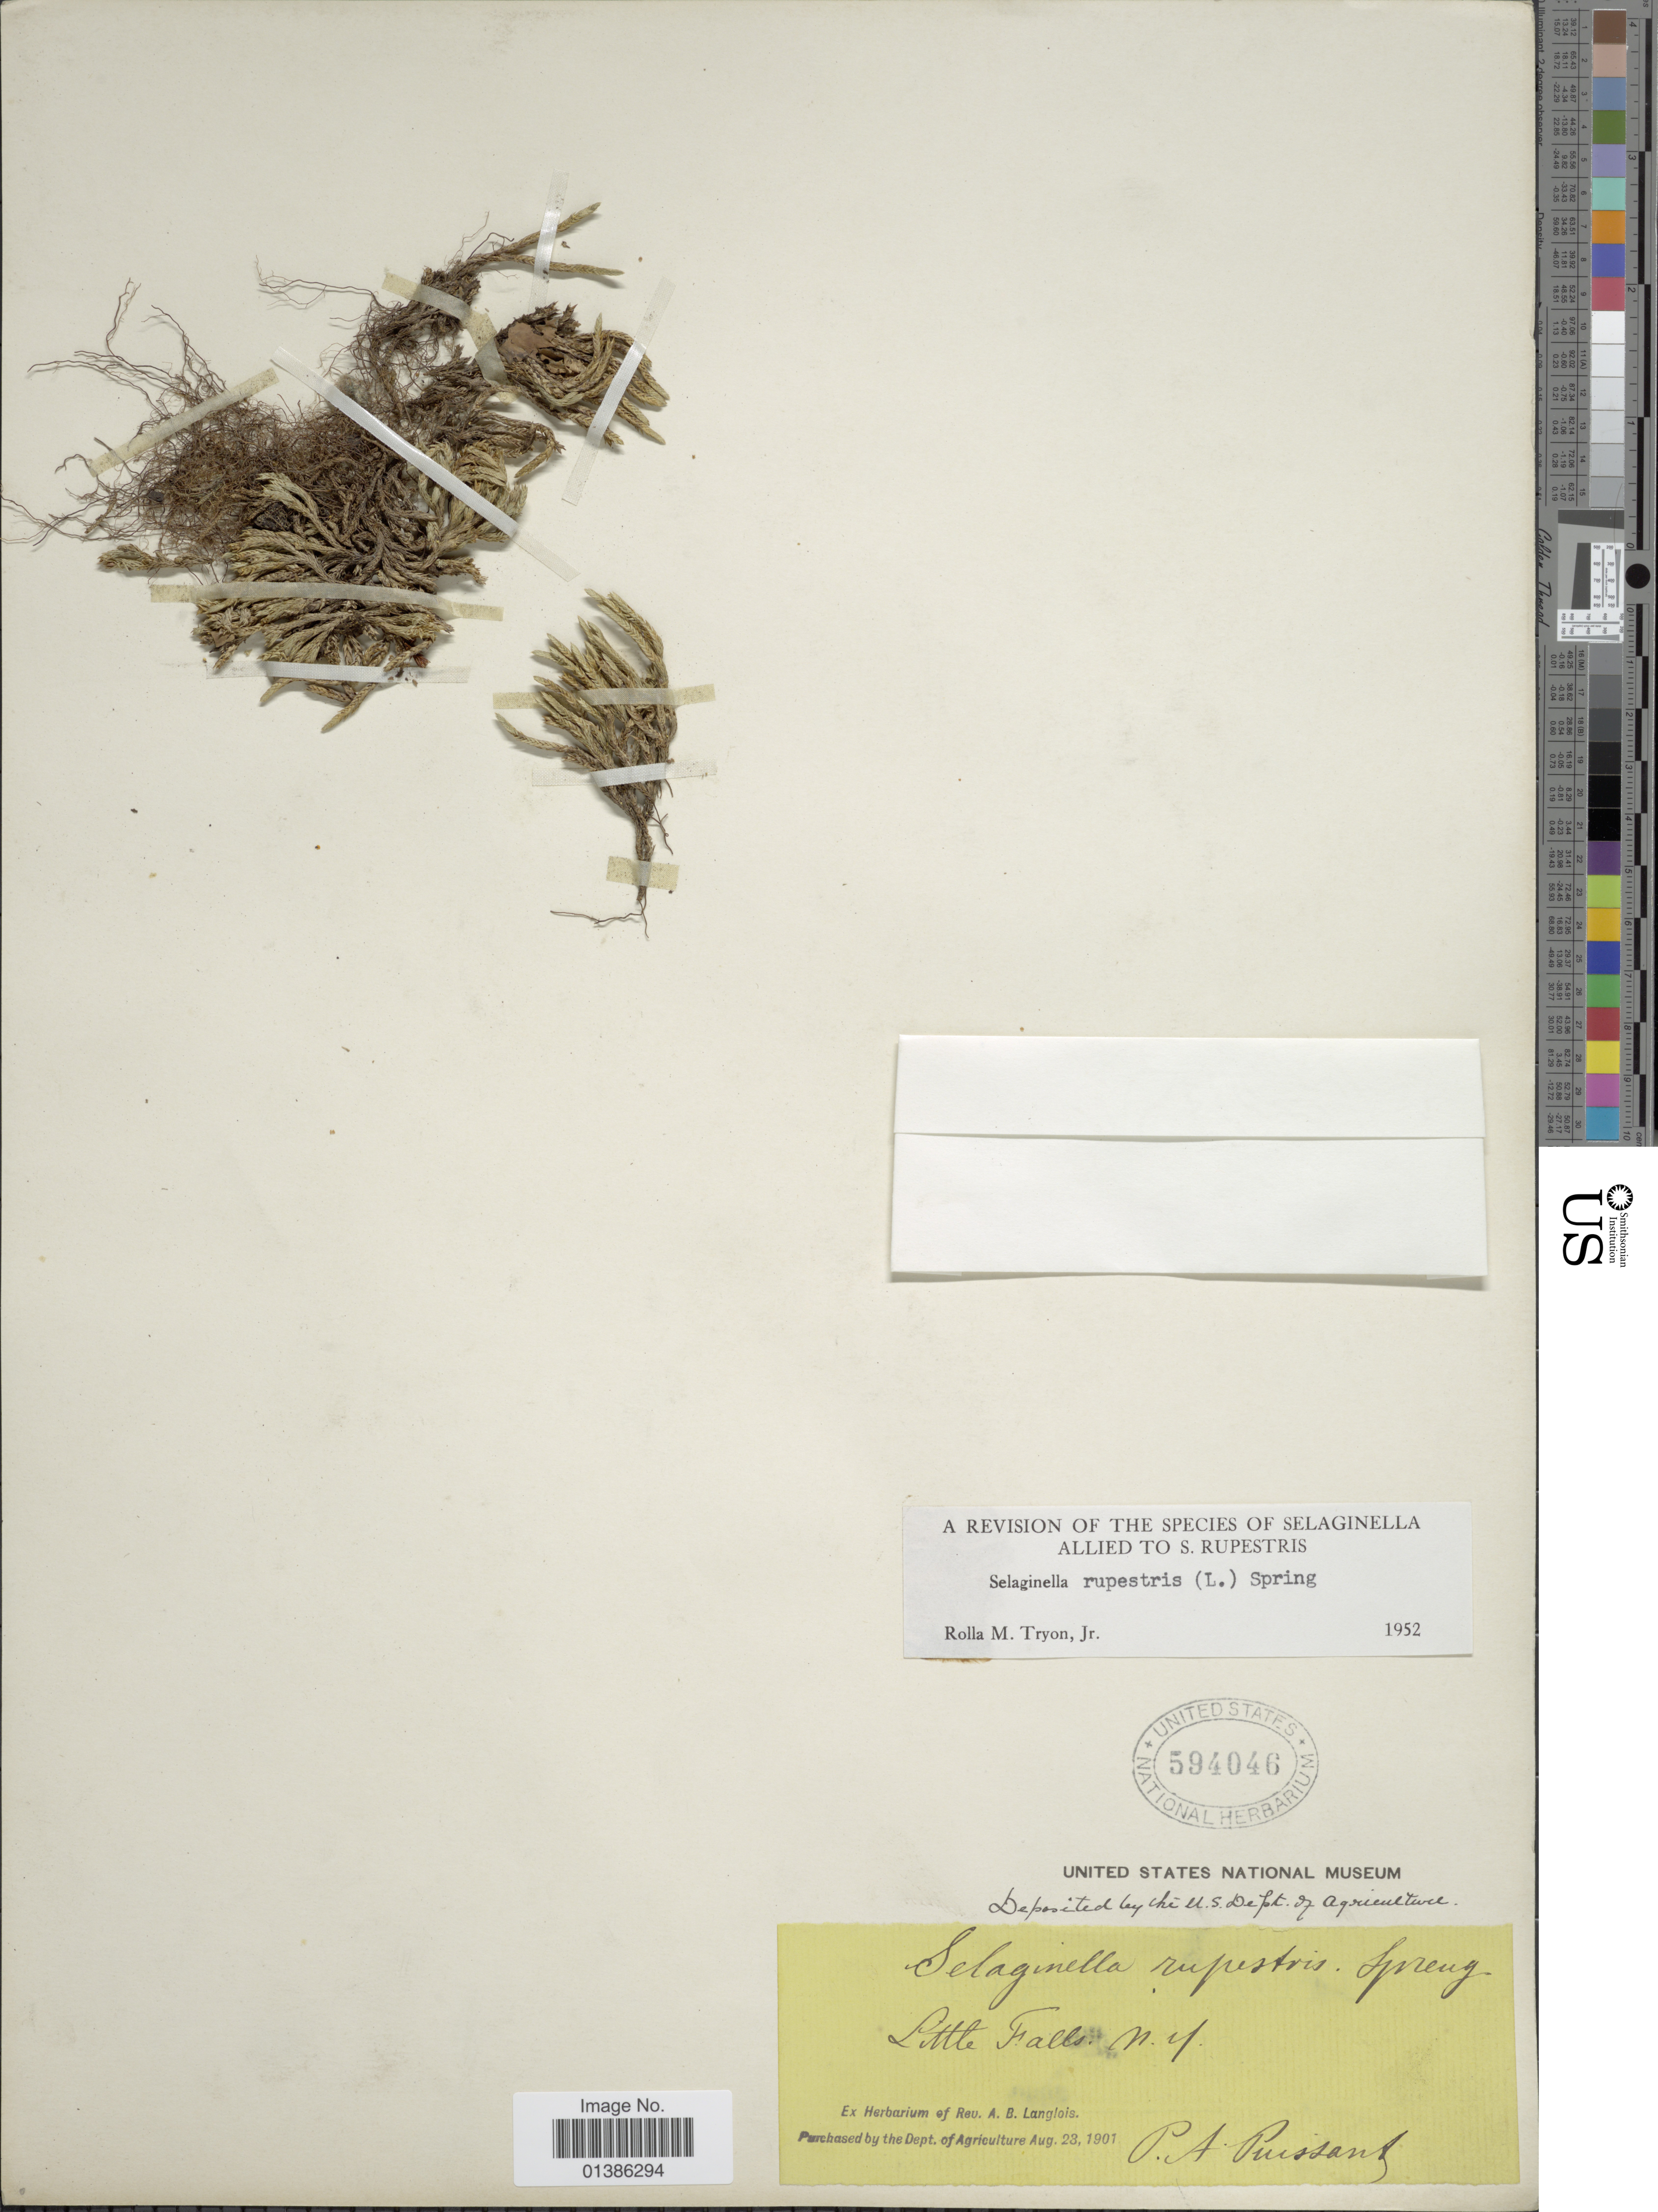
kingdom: Plantae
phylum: Tracheophyta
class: Lycopodiopsida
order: Selaginellales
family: Selaginellaceae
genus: Selaginella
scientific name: Selaginella rupestris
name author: (L.) Spring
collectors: P. Puissant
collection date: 1901-08-23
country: United States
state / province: New York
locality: Little Falls.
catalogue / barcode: US 594046